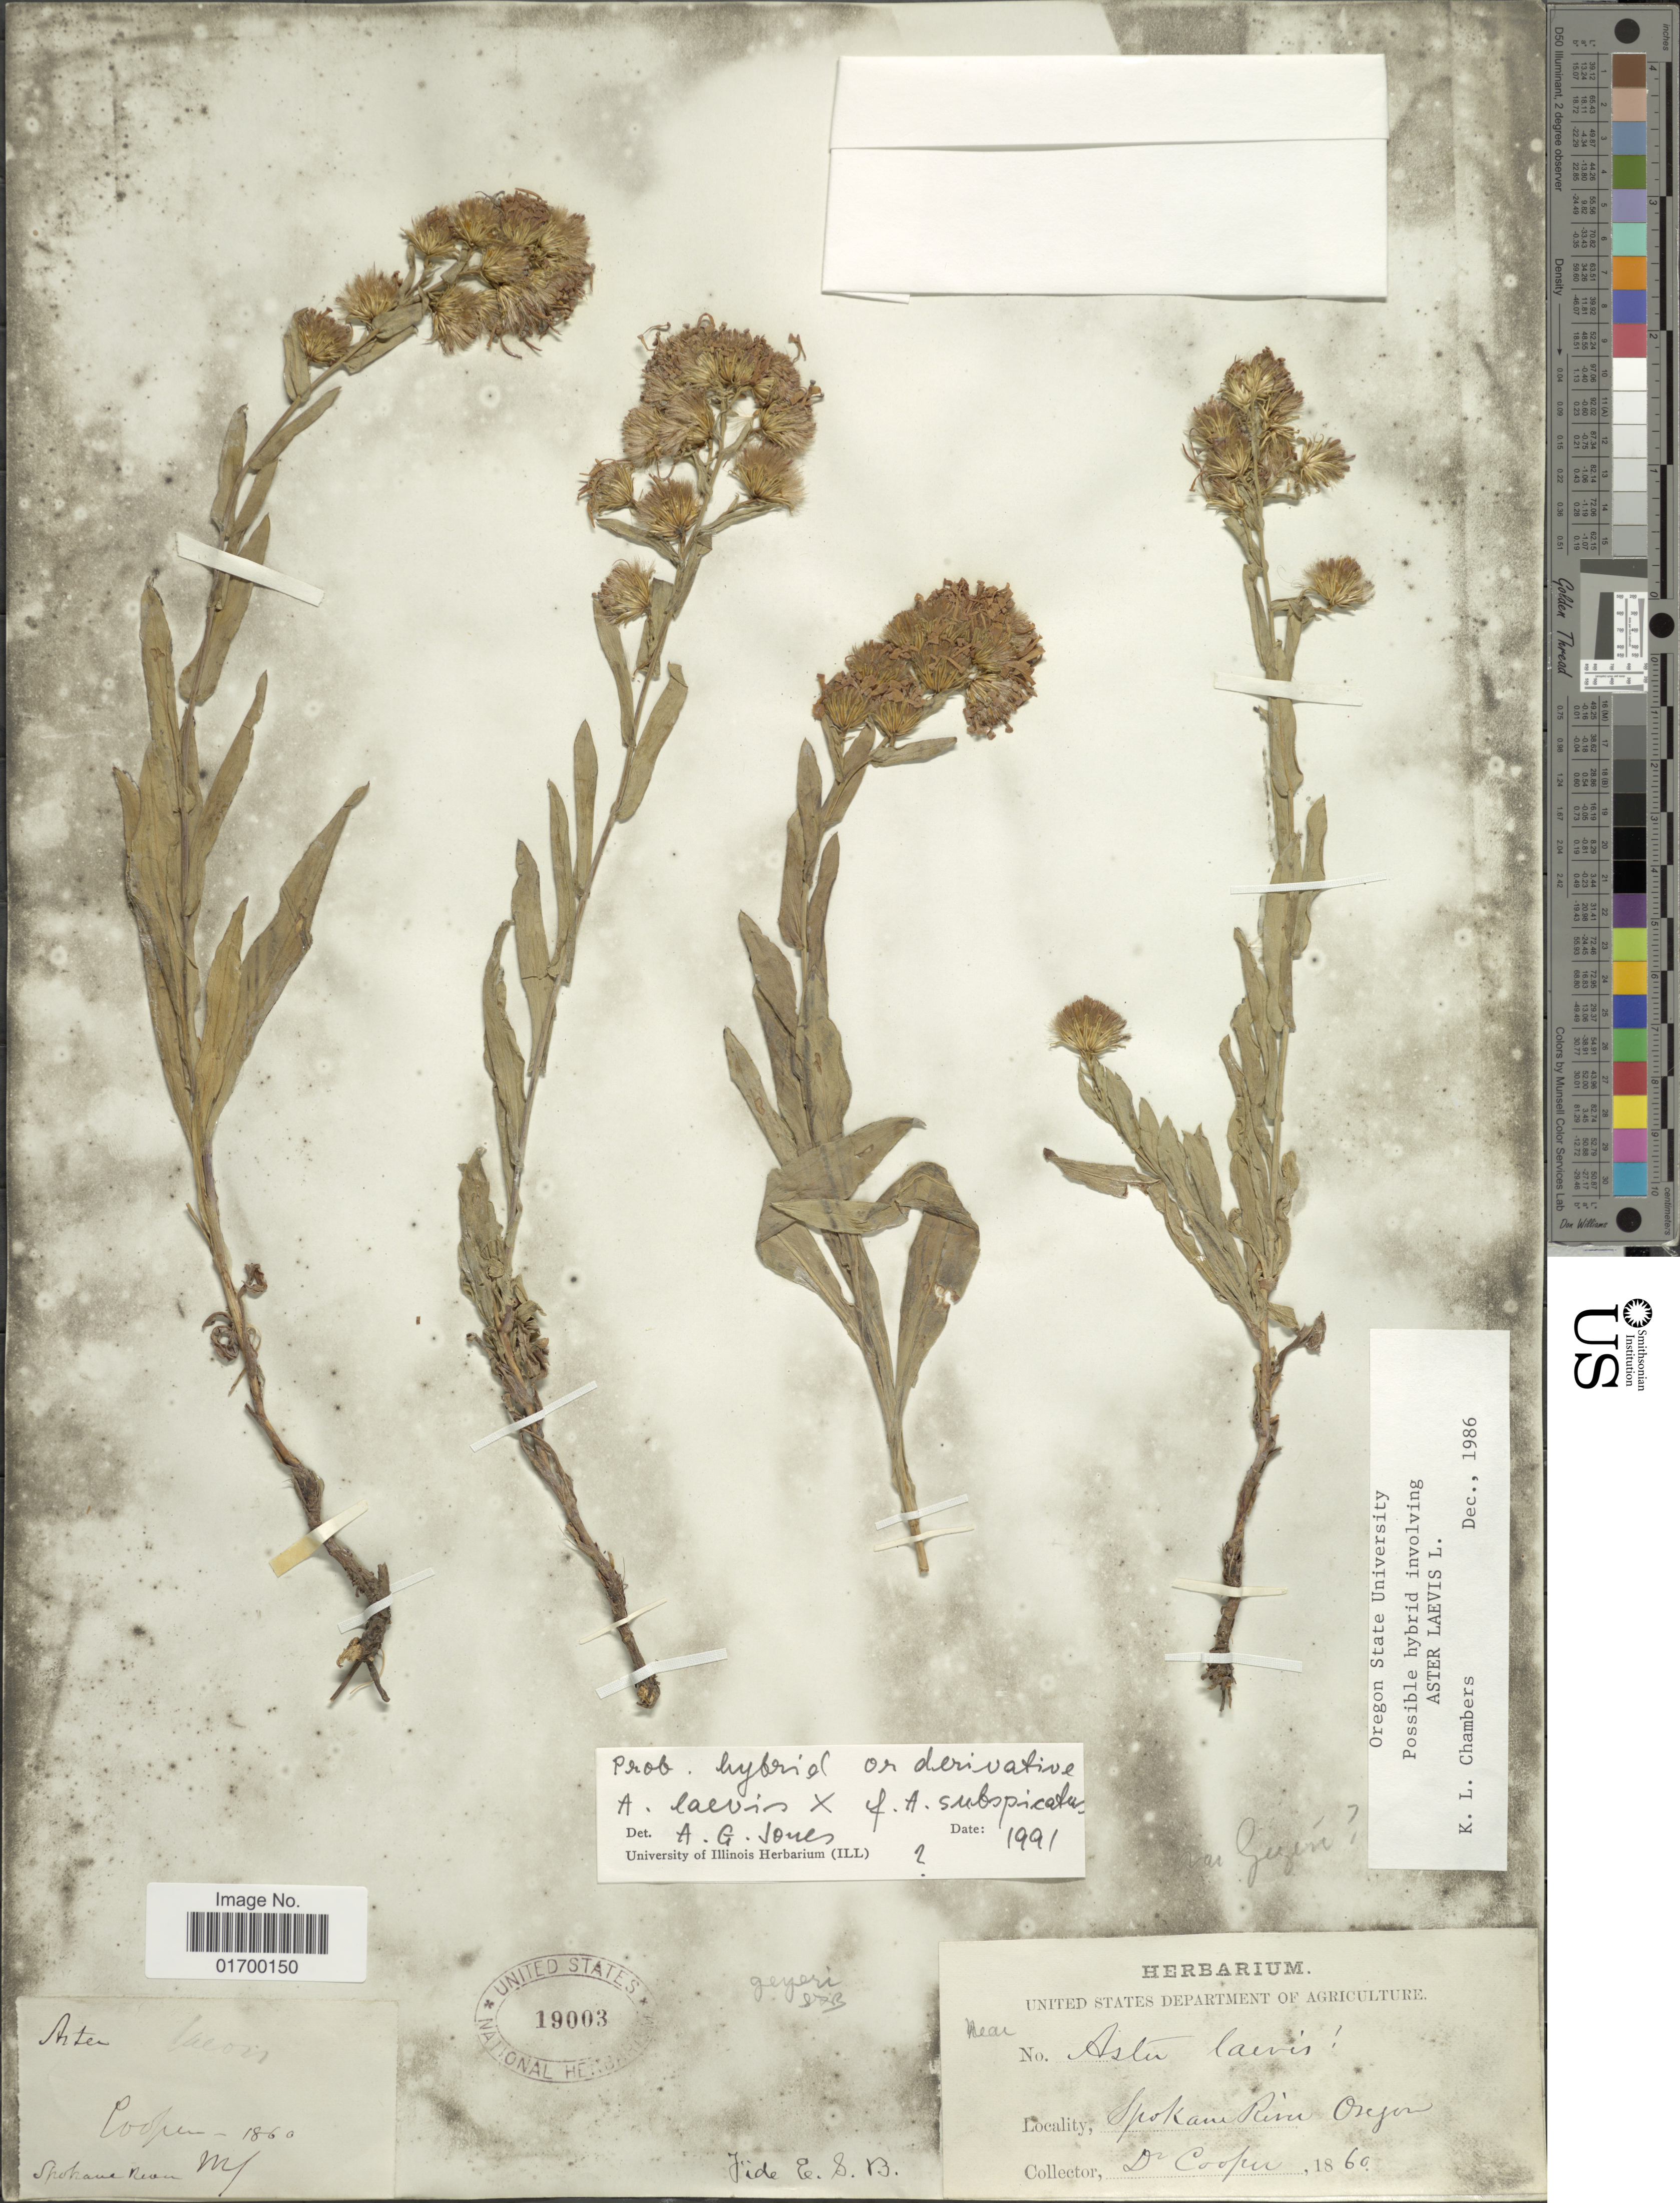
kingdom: Plantae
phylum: Tracheophyta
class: Magnoliopsida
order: Asterales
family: Asteraceae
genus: Symphyotrichum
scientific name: Symphyotrichum laeve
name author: (L.) Á. Löve & D. Löve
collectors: -- Cooper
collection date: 1860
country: United States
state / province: Oregon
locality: Spokane River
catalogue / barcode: US 19003